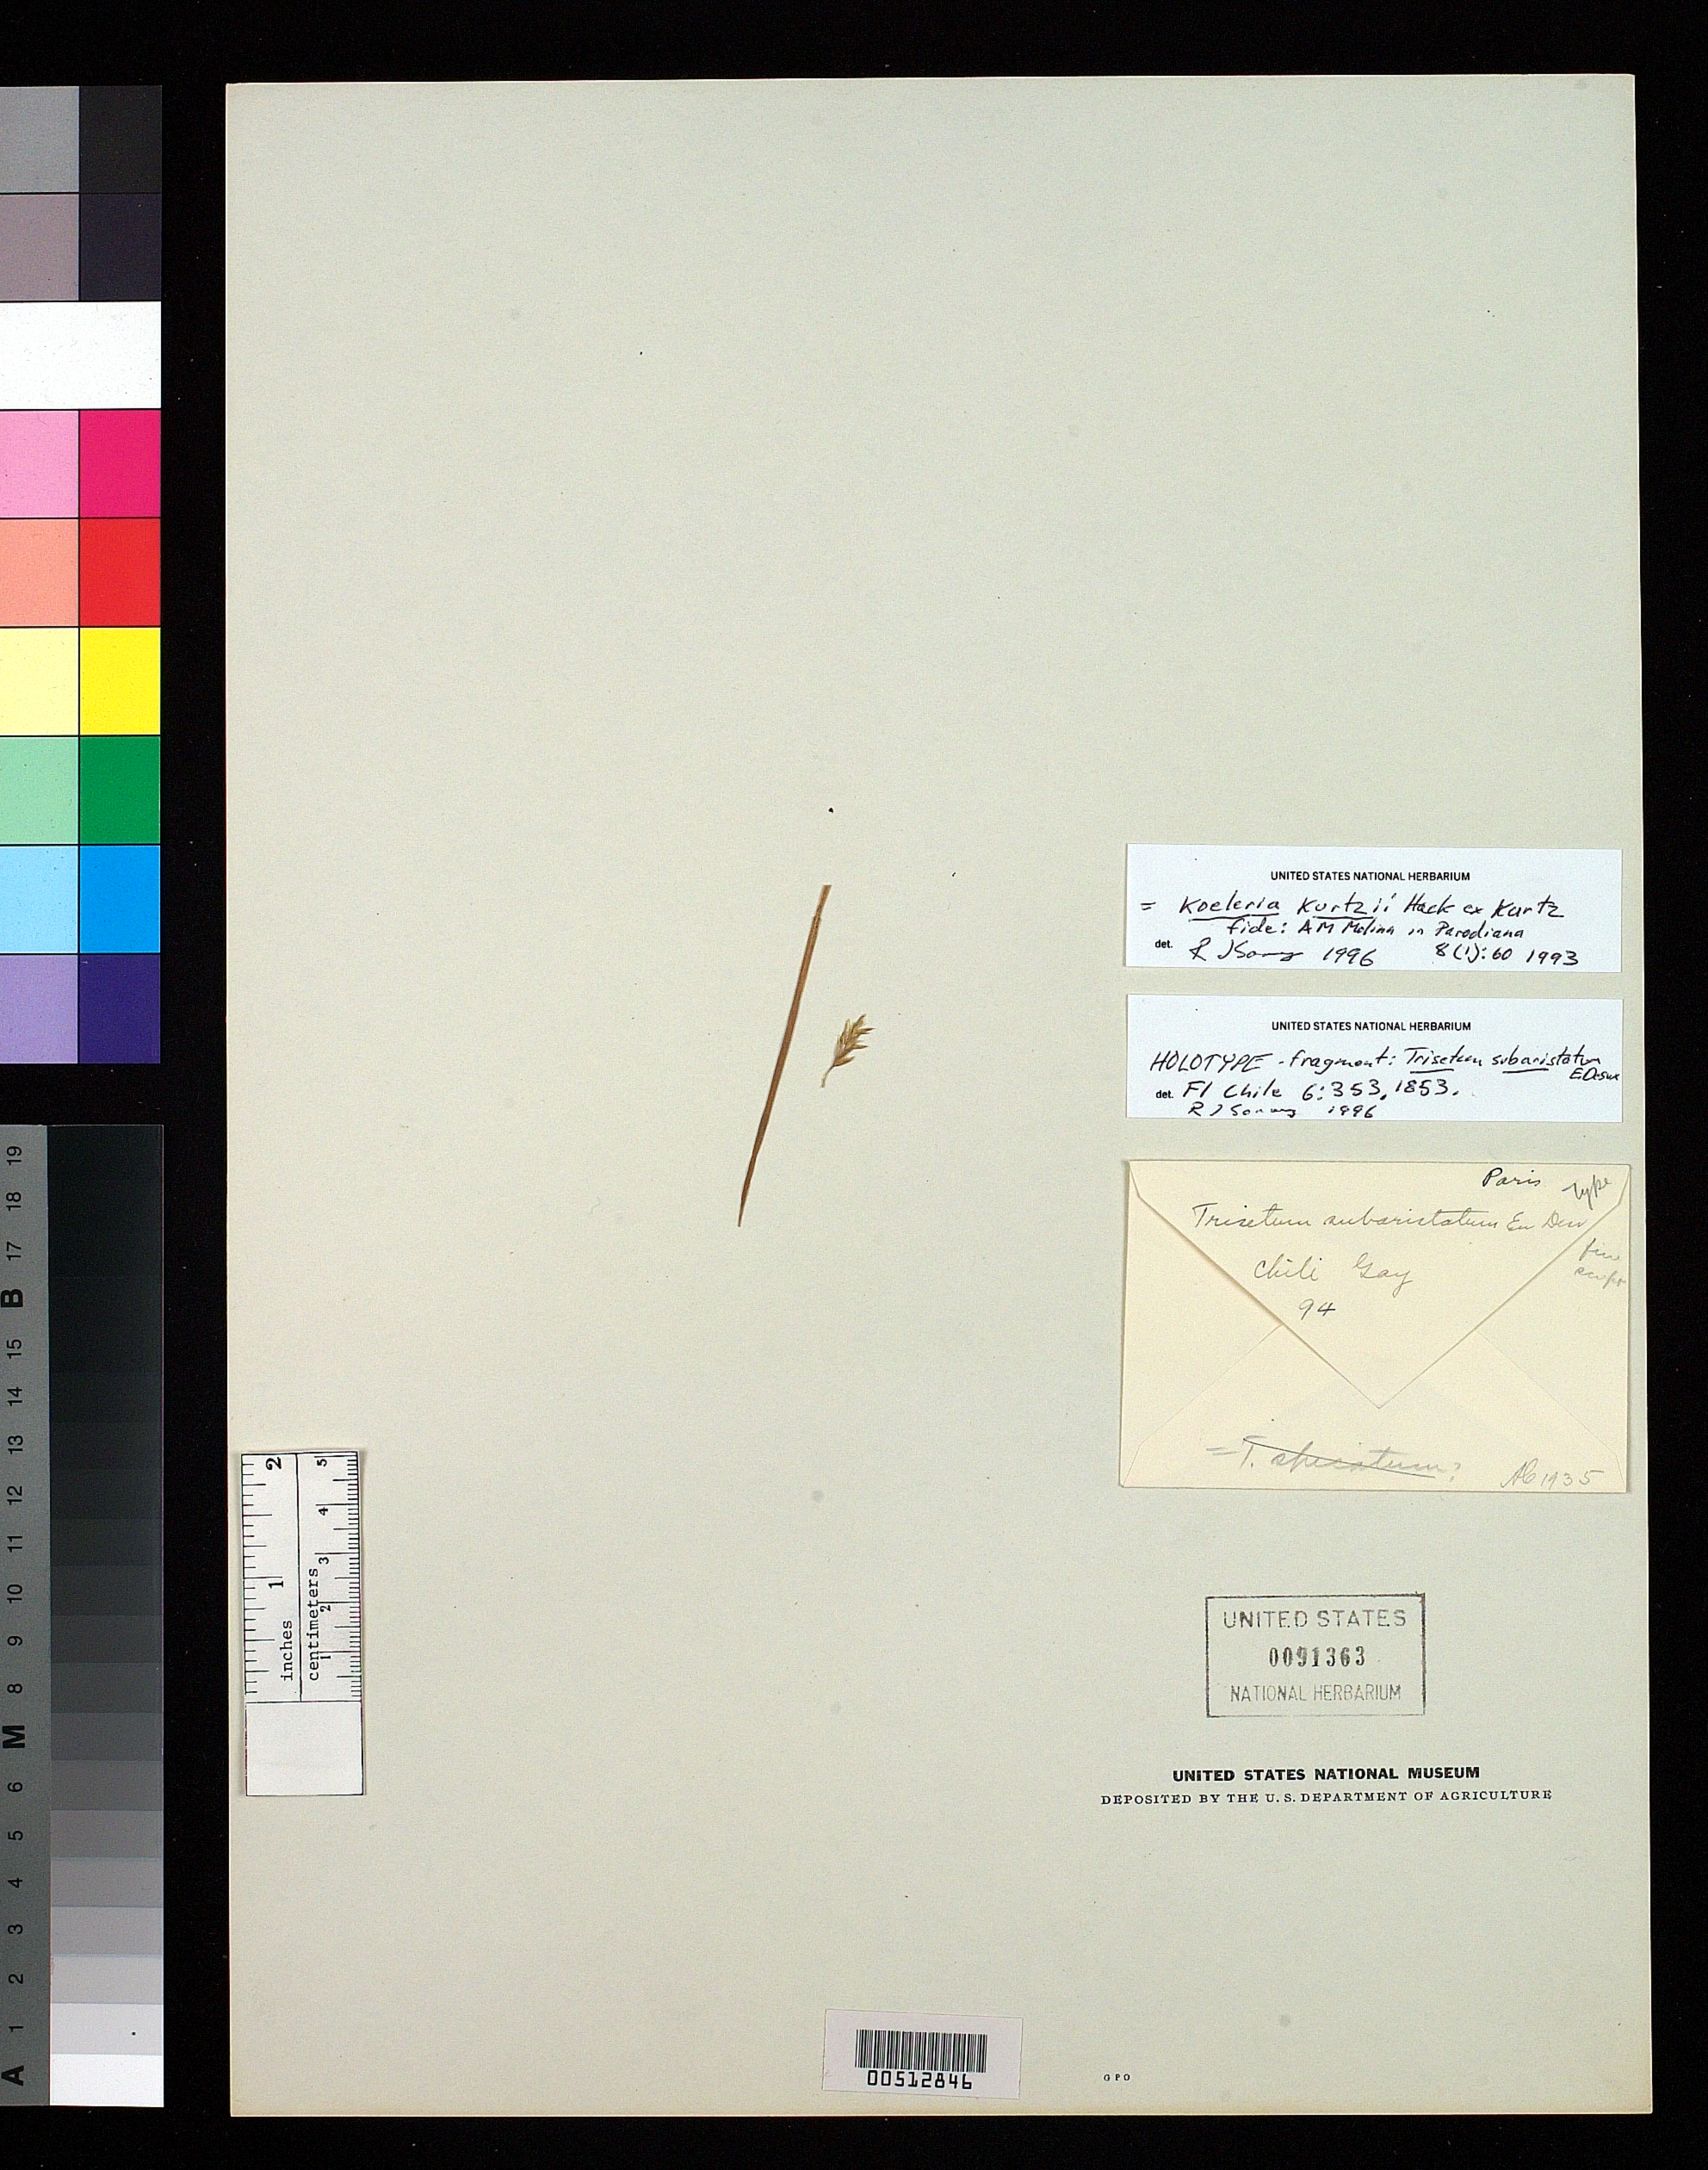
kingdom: Plantae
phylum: Tracheophyta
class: Liliopsida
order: Poales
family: Poaceae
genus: Trisetum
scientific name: Trisetum subaristatum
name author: É. Desv. in Gay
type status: Type Fragment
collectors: C. Gay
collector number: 94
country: Chile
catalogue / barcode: US 91363